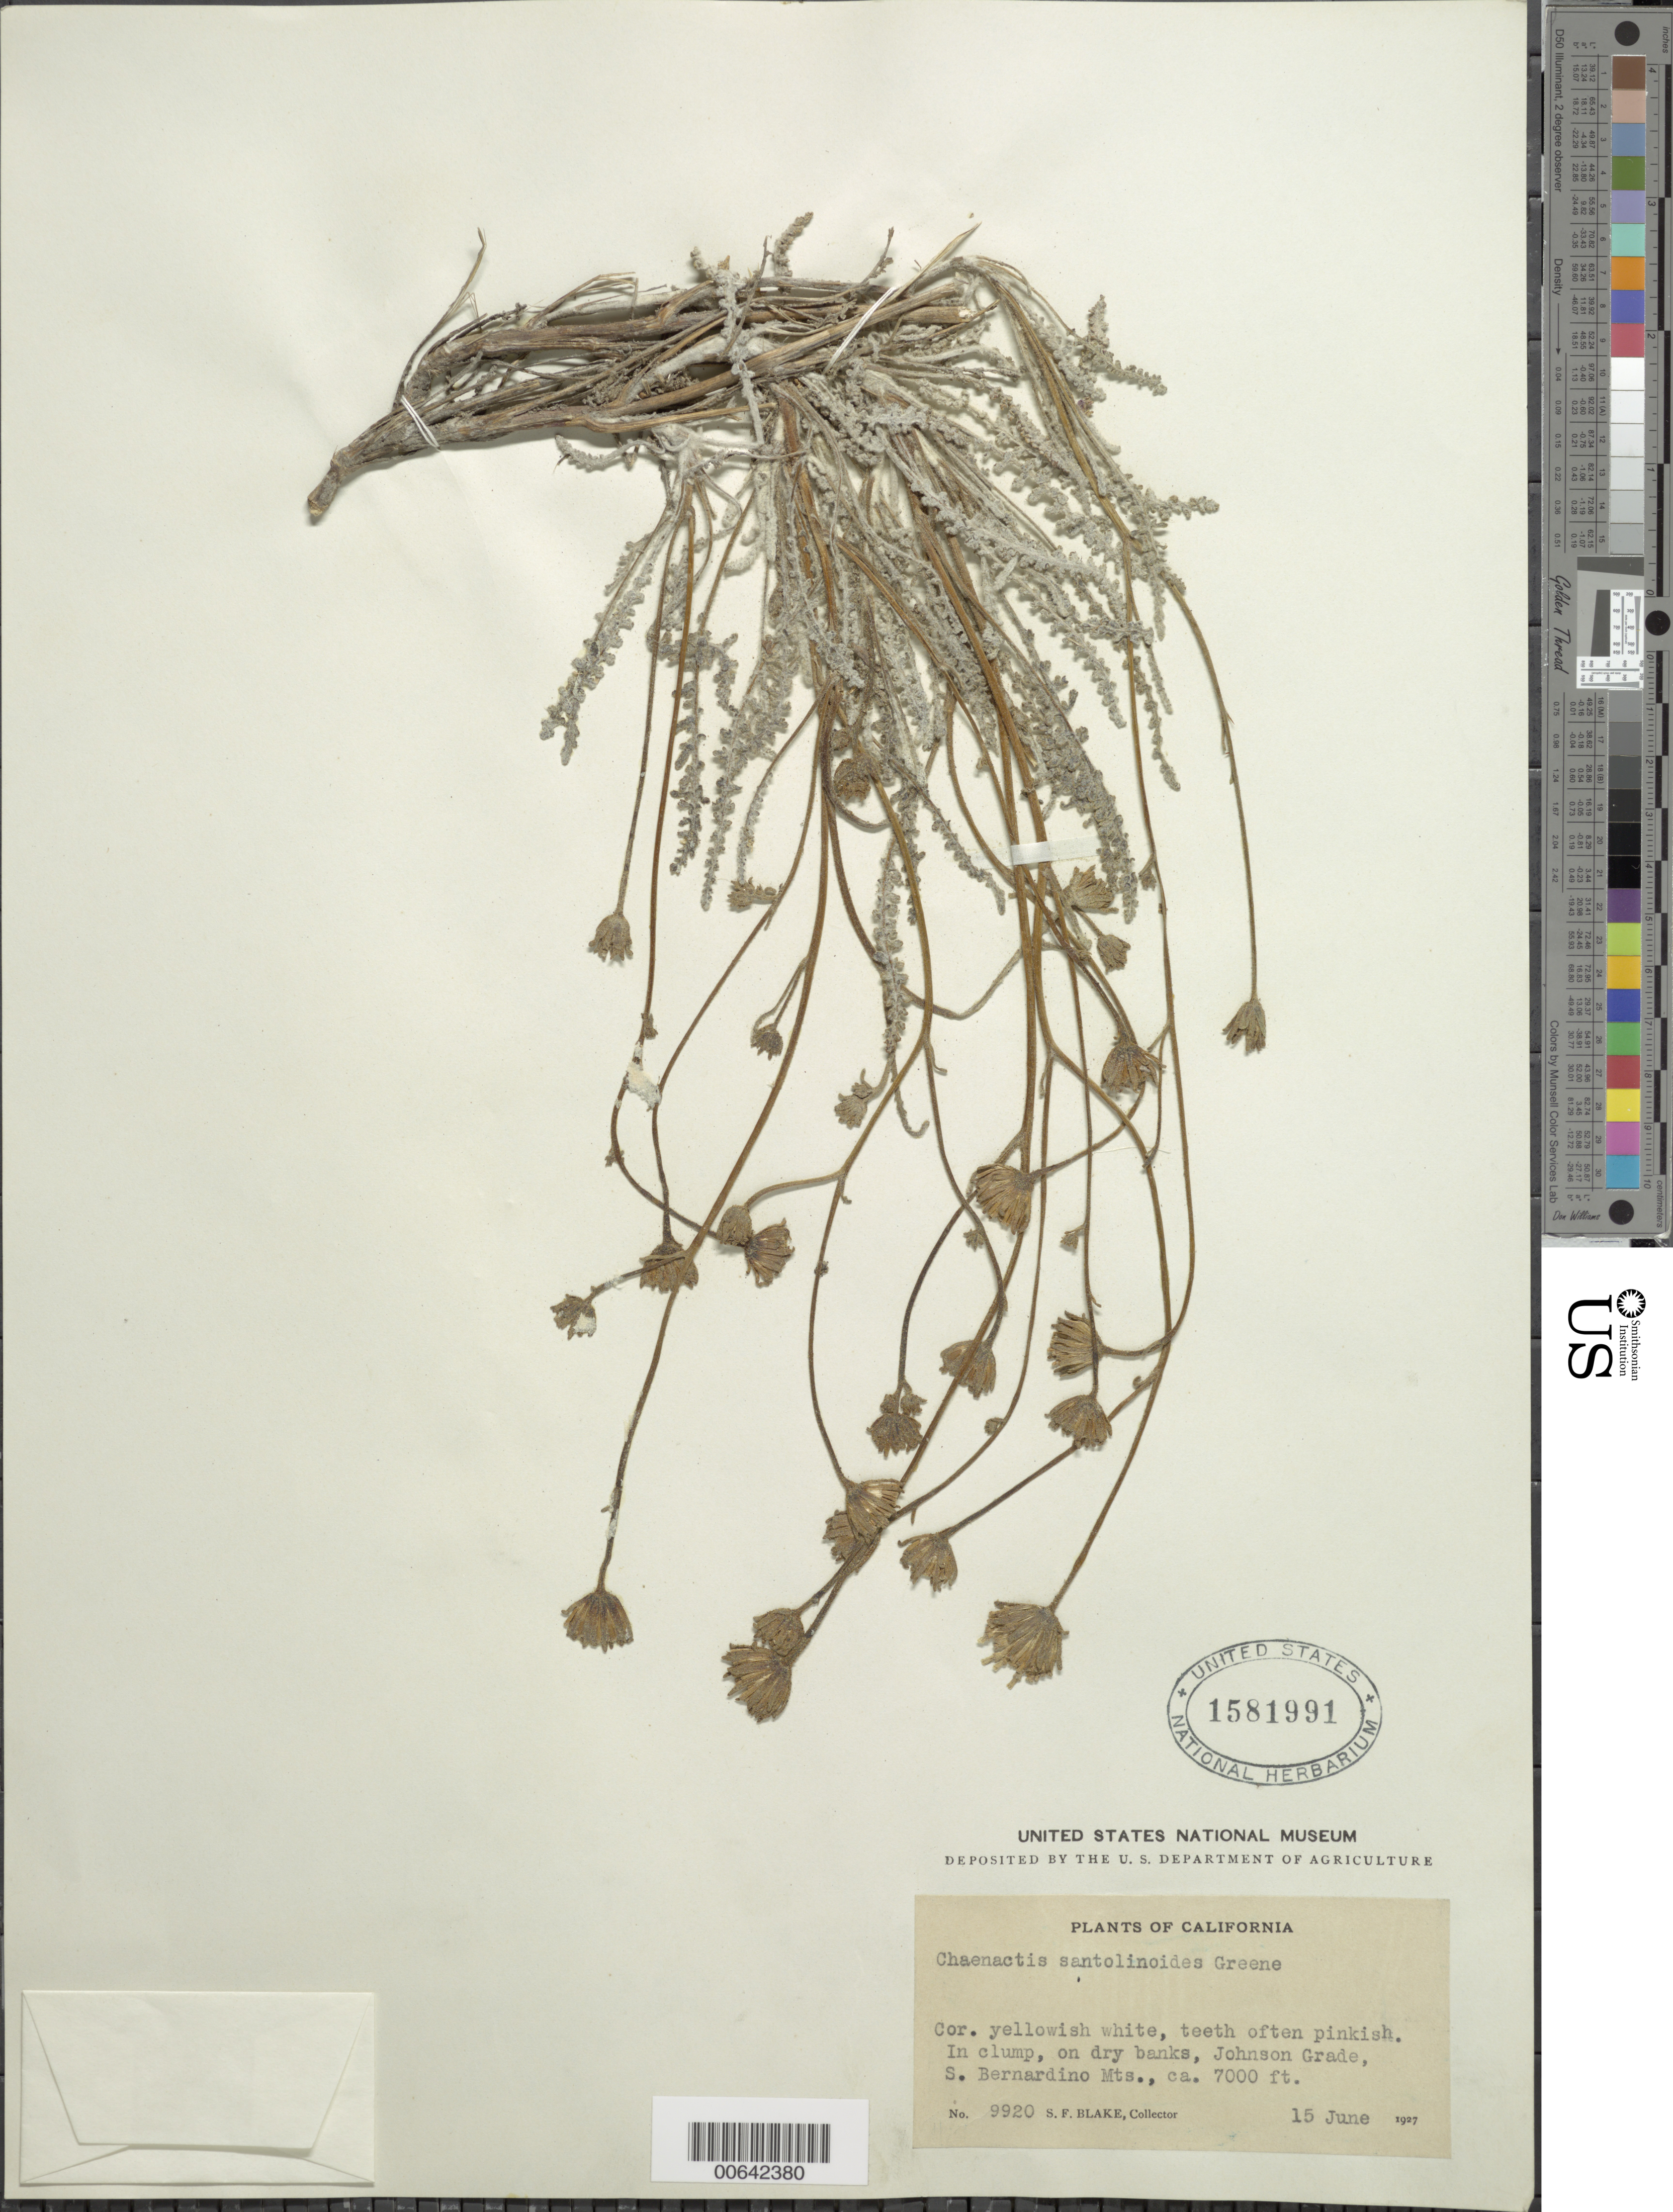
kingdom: Plantae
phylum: Tracheophyta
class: Magnoliopsida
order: Asterales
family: Asteraceae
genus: Chaenactis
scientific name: Chaenactis santolinoides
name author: Greene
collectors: S. Blake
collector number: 9920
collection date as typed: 15 Jun 1927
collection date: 1927-06-15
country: United States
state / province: California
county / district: San Bernardino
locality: In clump, on dry banks, Johnson Grade, S. Bernardino Mts.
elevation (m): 2134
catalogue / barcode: US 1581991